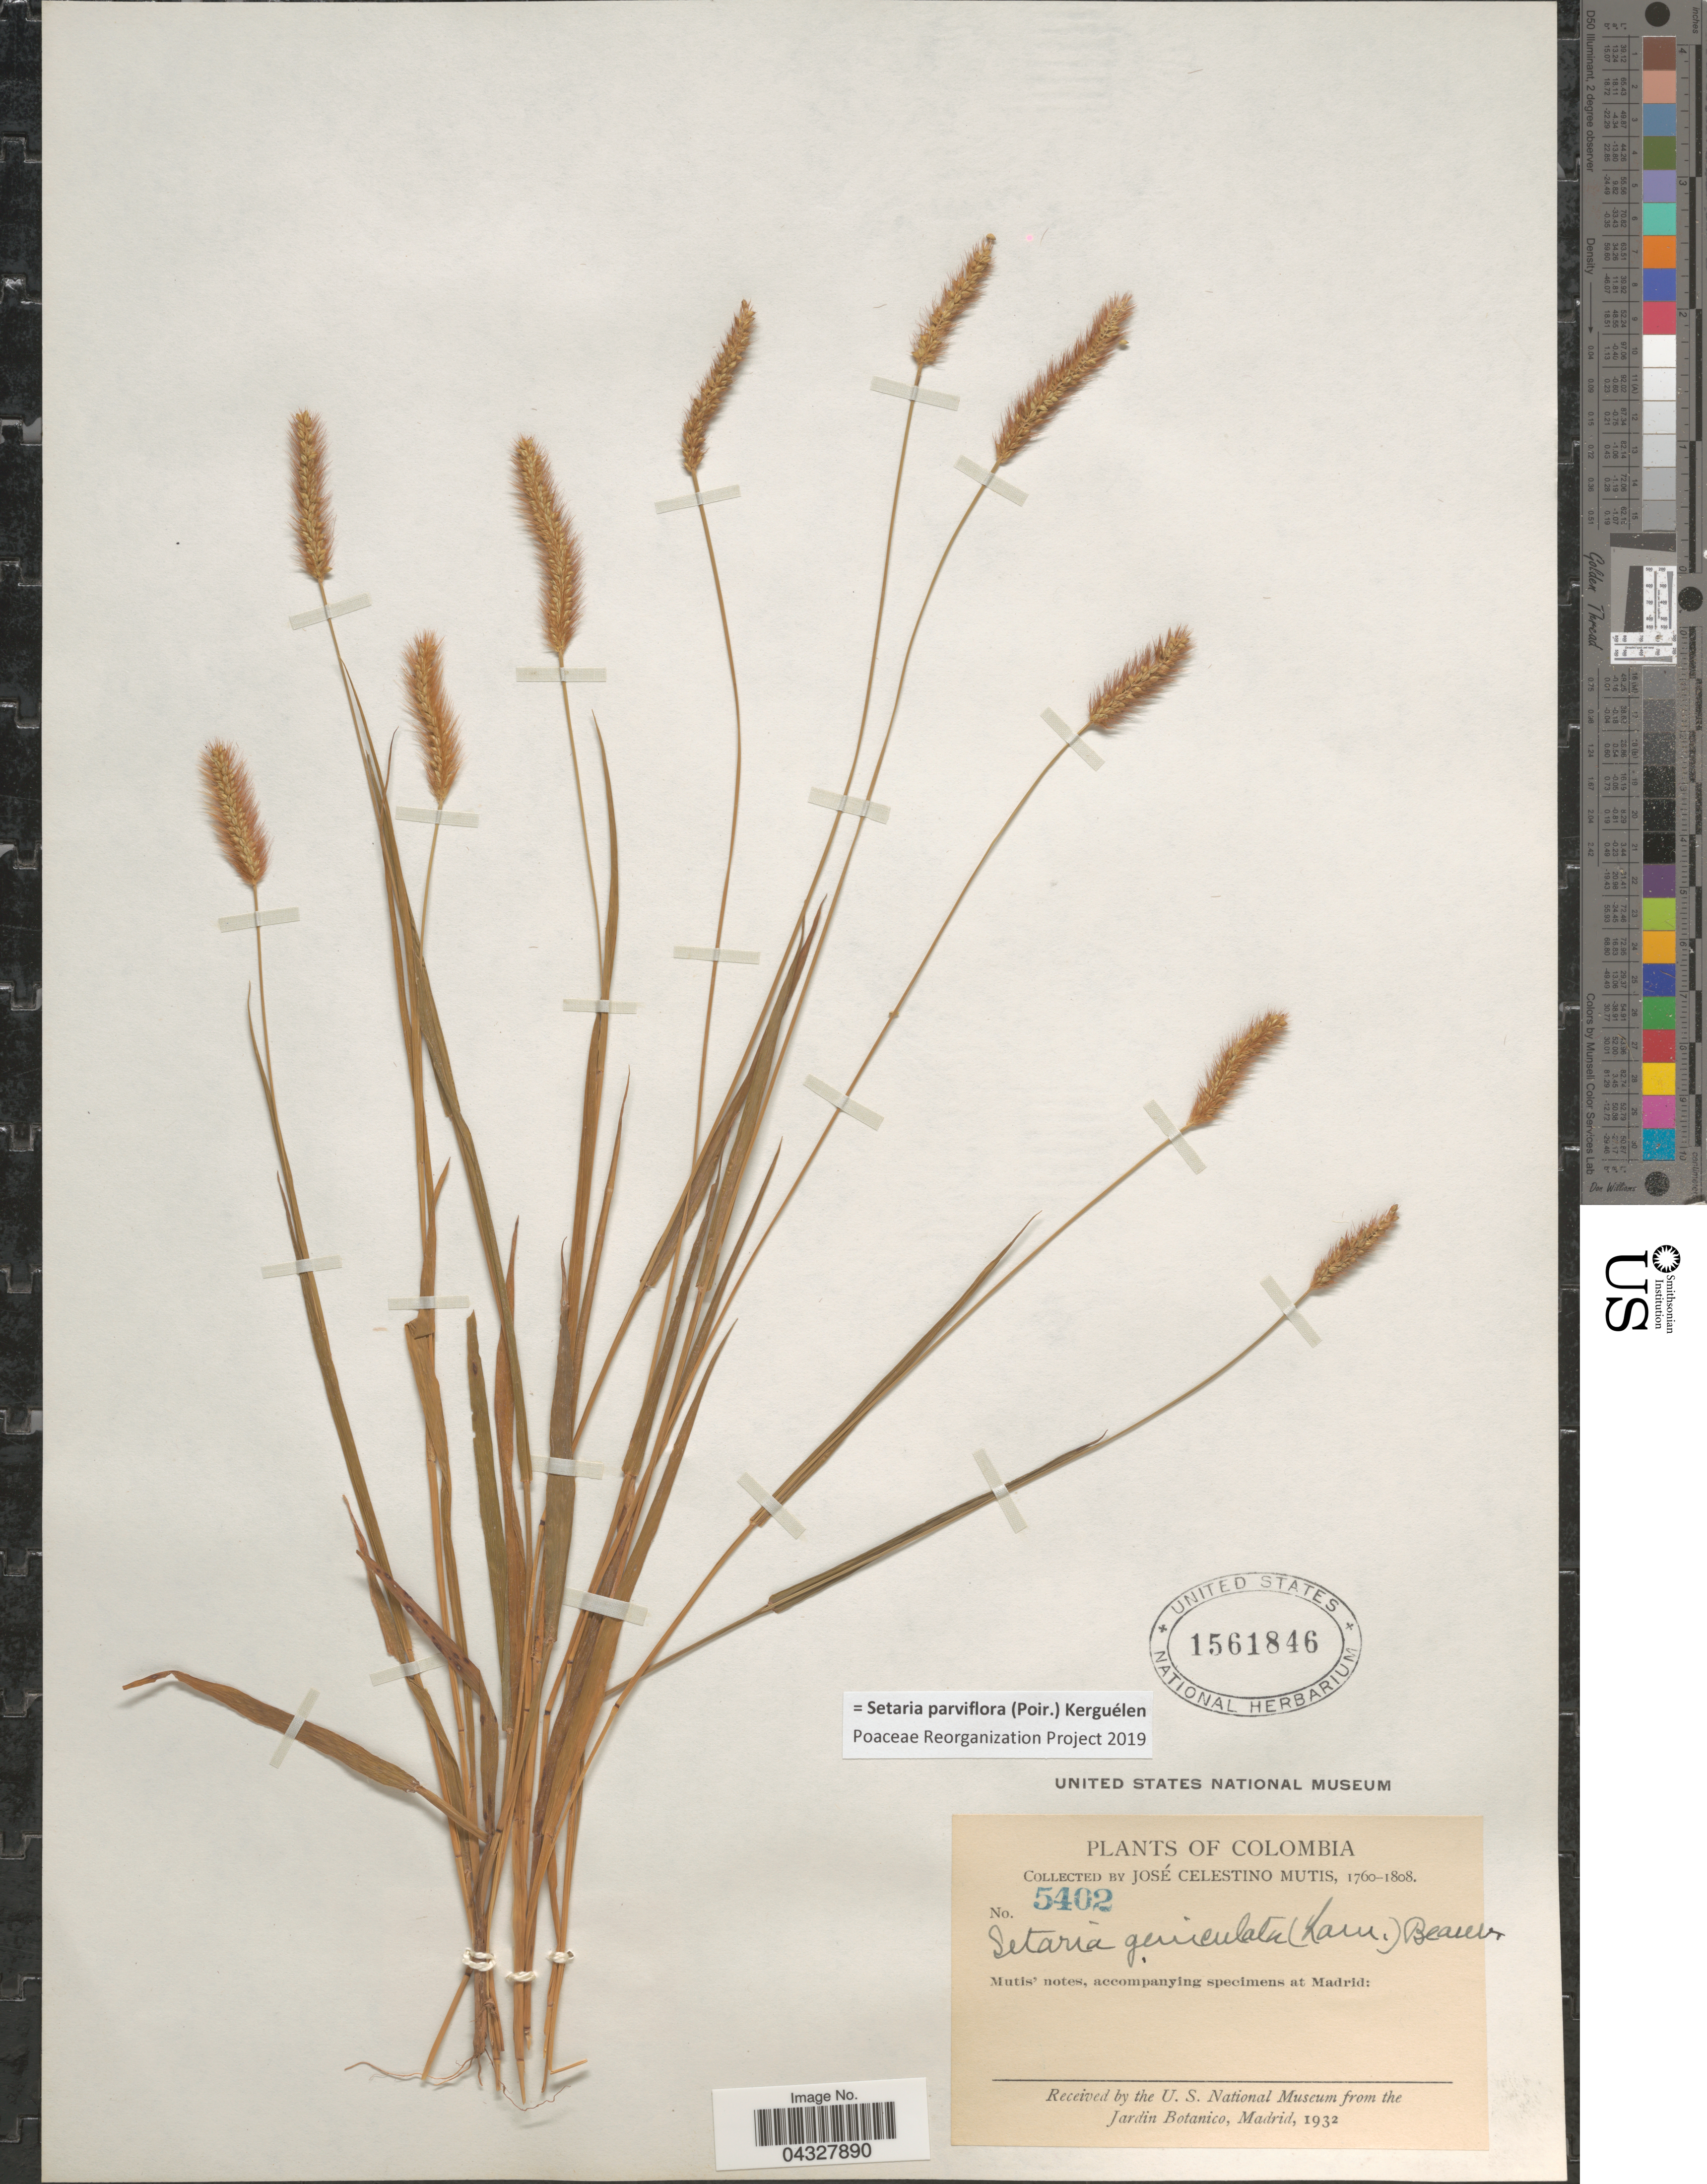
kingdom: Plantae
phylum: Tracheophyta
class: Liliopsida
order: Poales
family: Poaceae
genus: Setaria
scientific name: Setaria parviflora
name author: (Poir.) Kerguélen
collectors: J. C. B. Mutis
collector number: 5402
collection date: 1760/1808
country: Colombia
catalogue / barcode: US 1561846